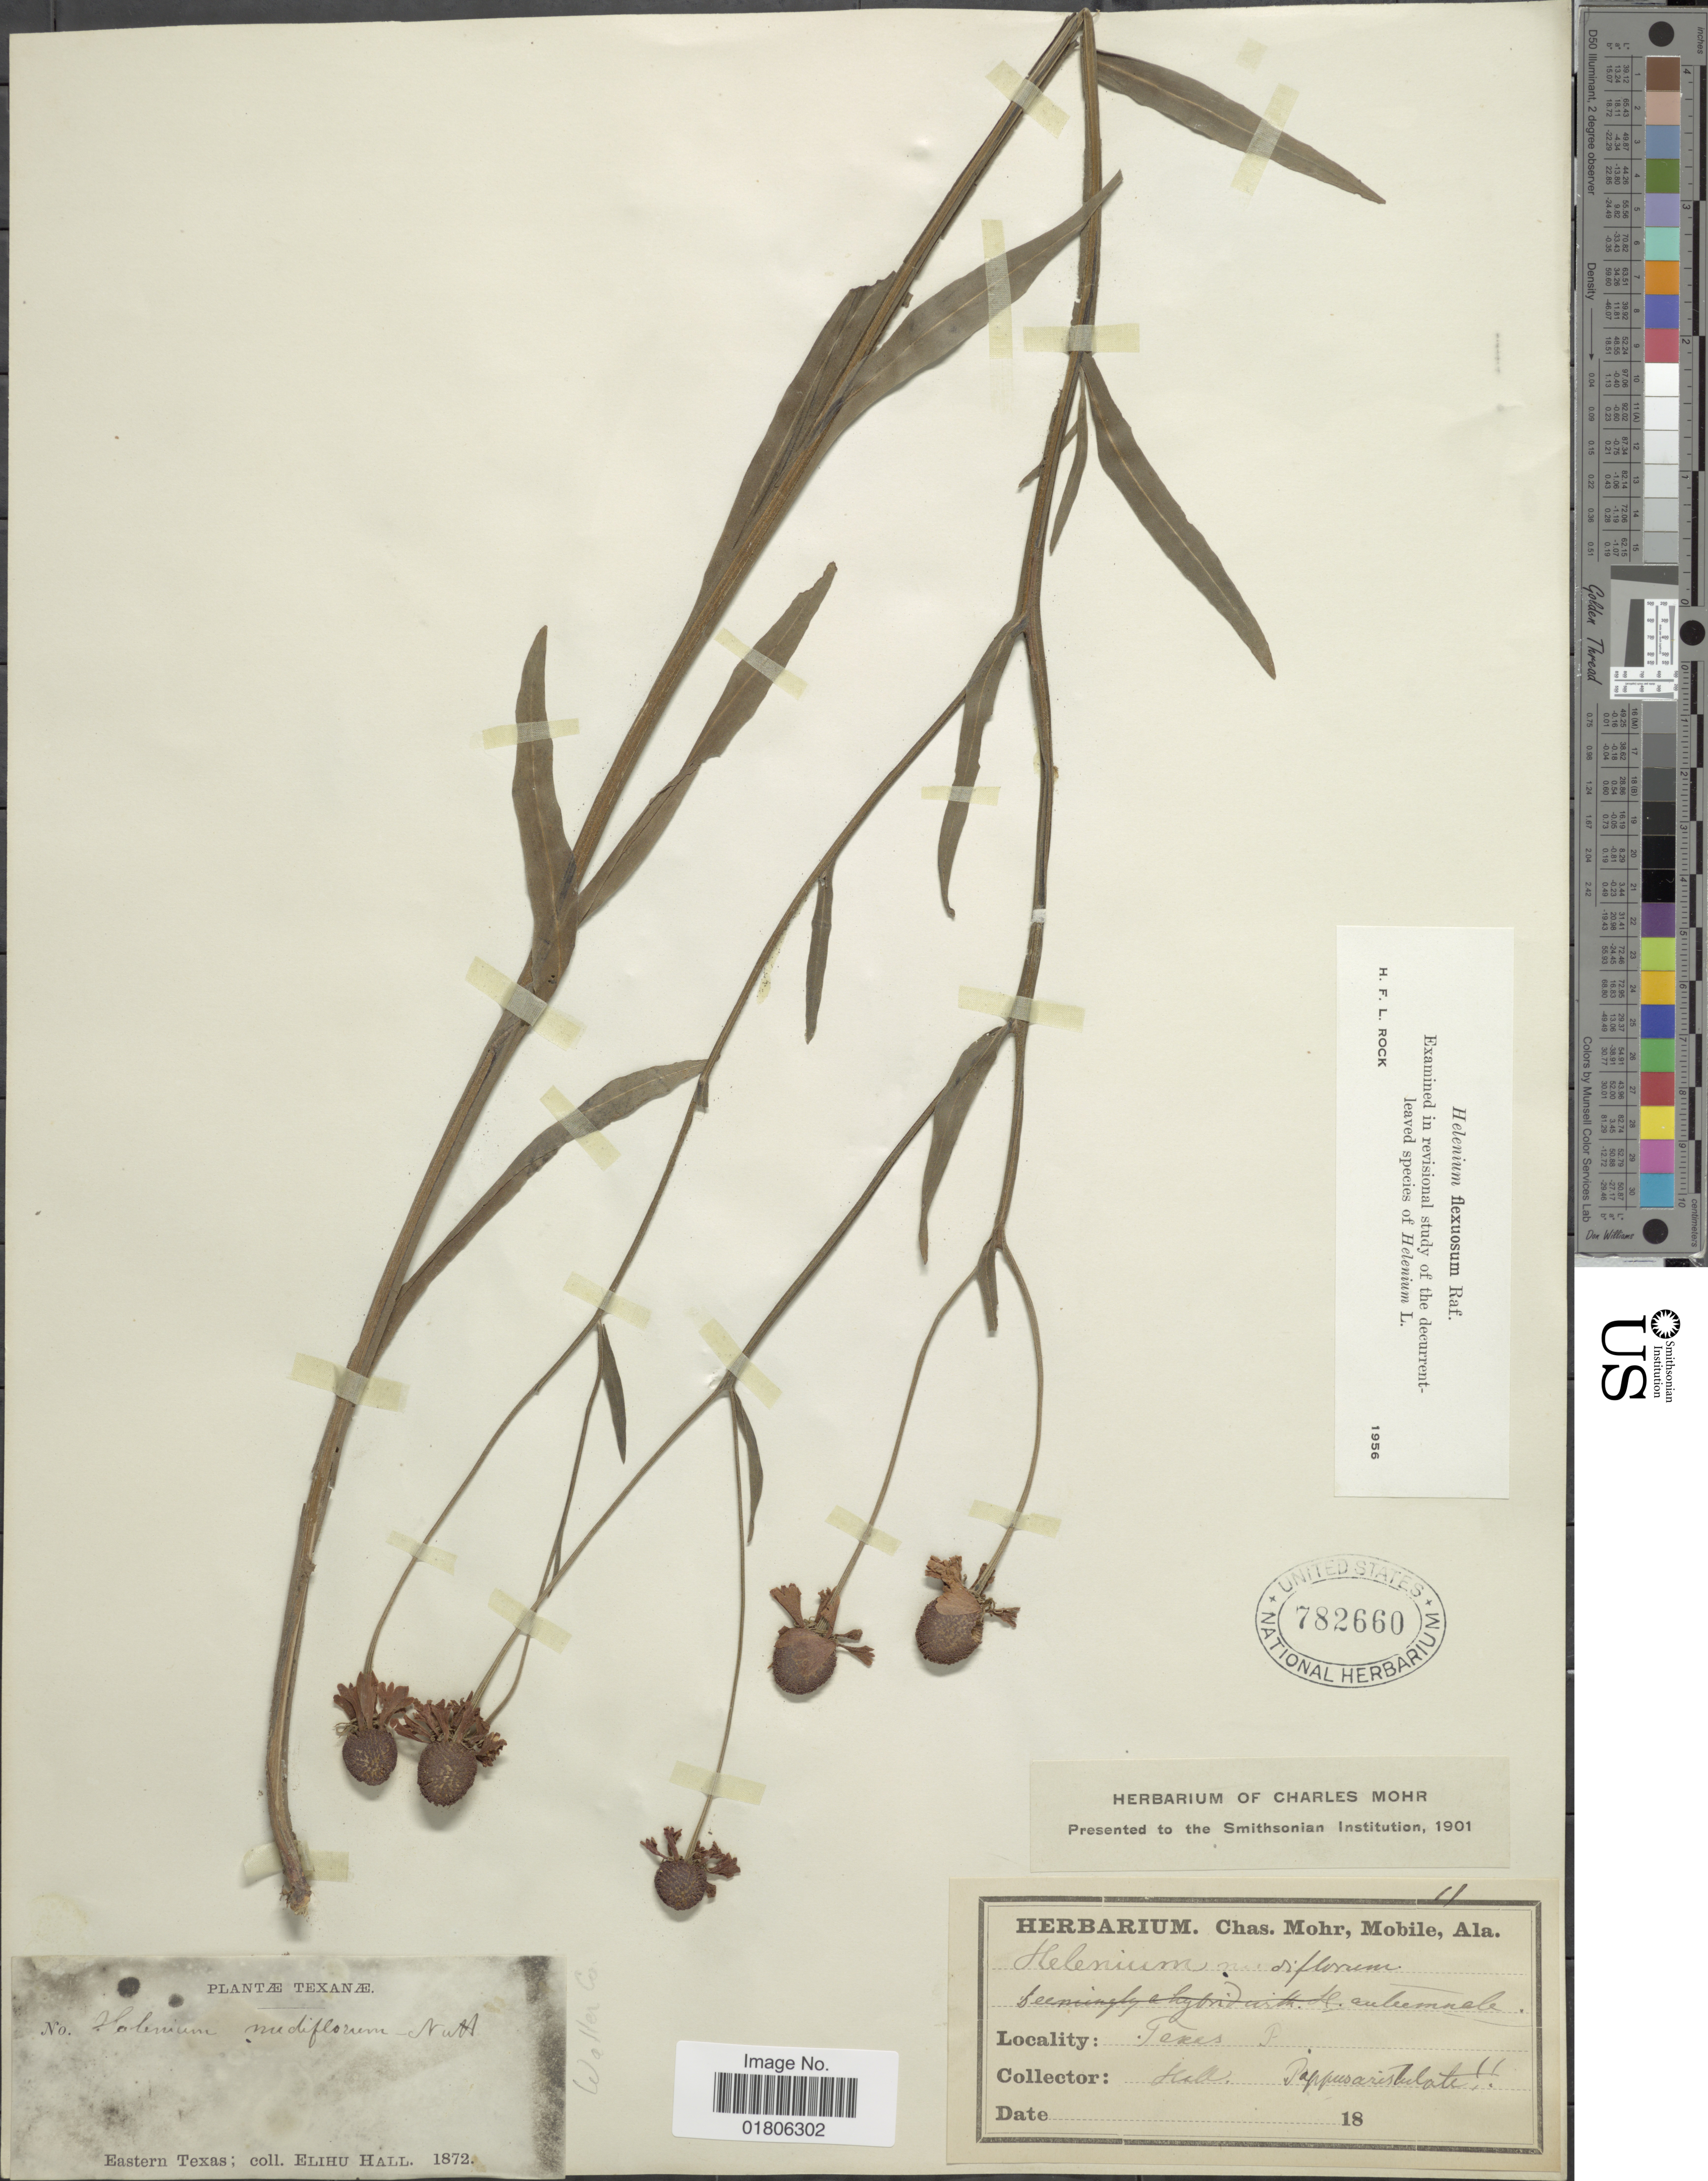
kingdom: Plantae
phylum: Tracheophyta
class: Magnoliopsida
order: Asterales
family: Asteraceae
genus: Helenium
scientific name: Helenium flexuosum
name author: Raf.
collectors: E. Hall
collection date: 1872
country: United States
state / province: Texas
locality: Eastern Texas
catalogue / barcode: US 782660